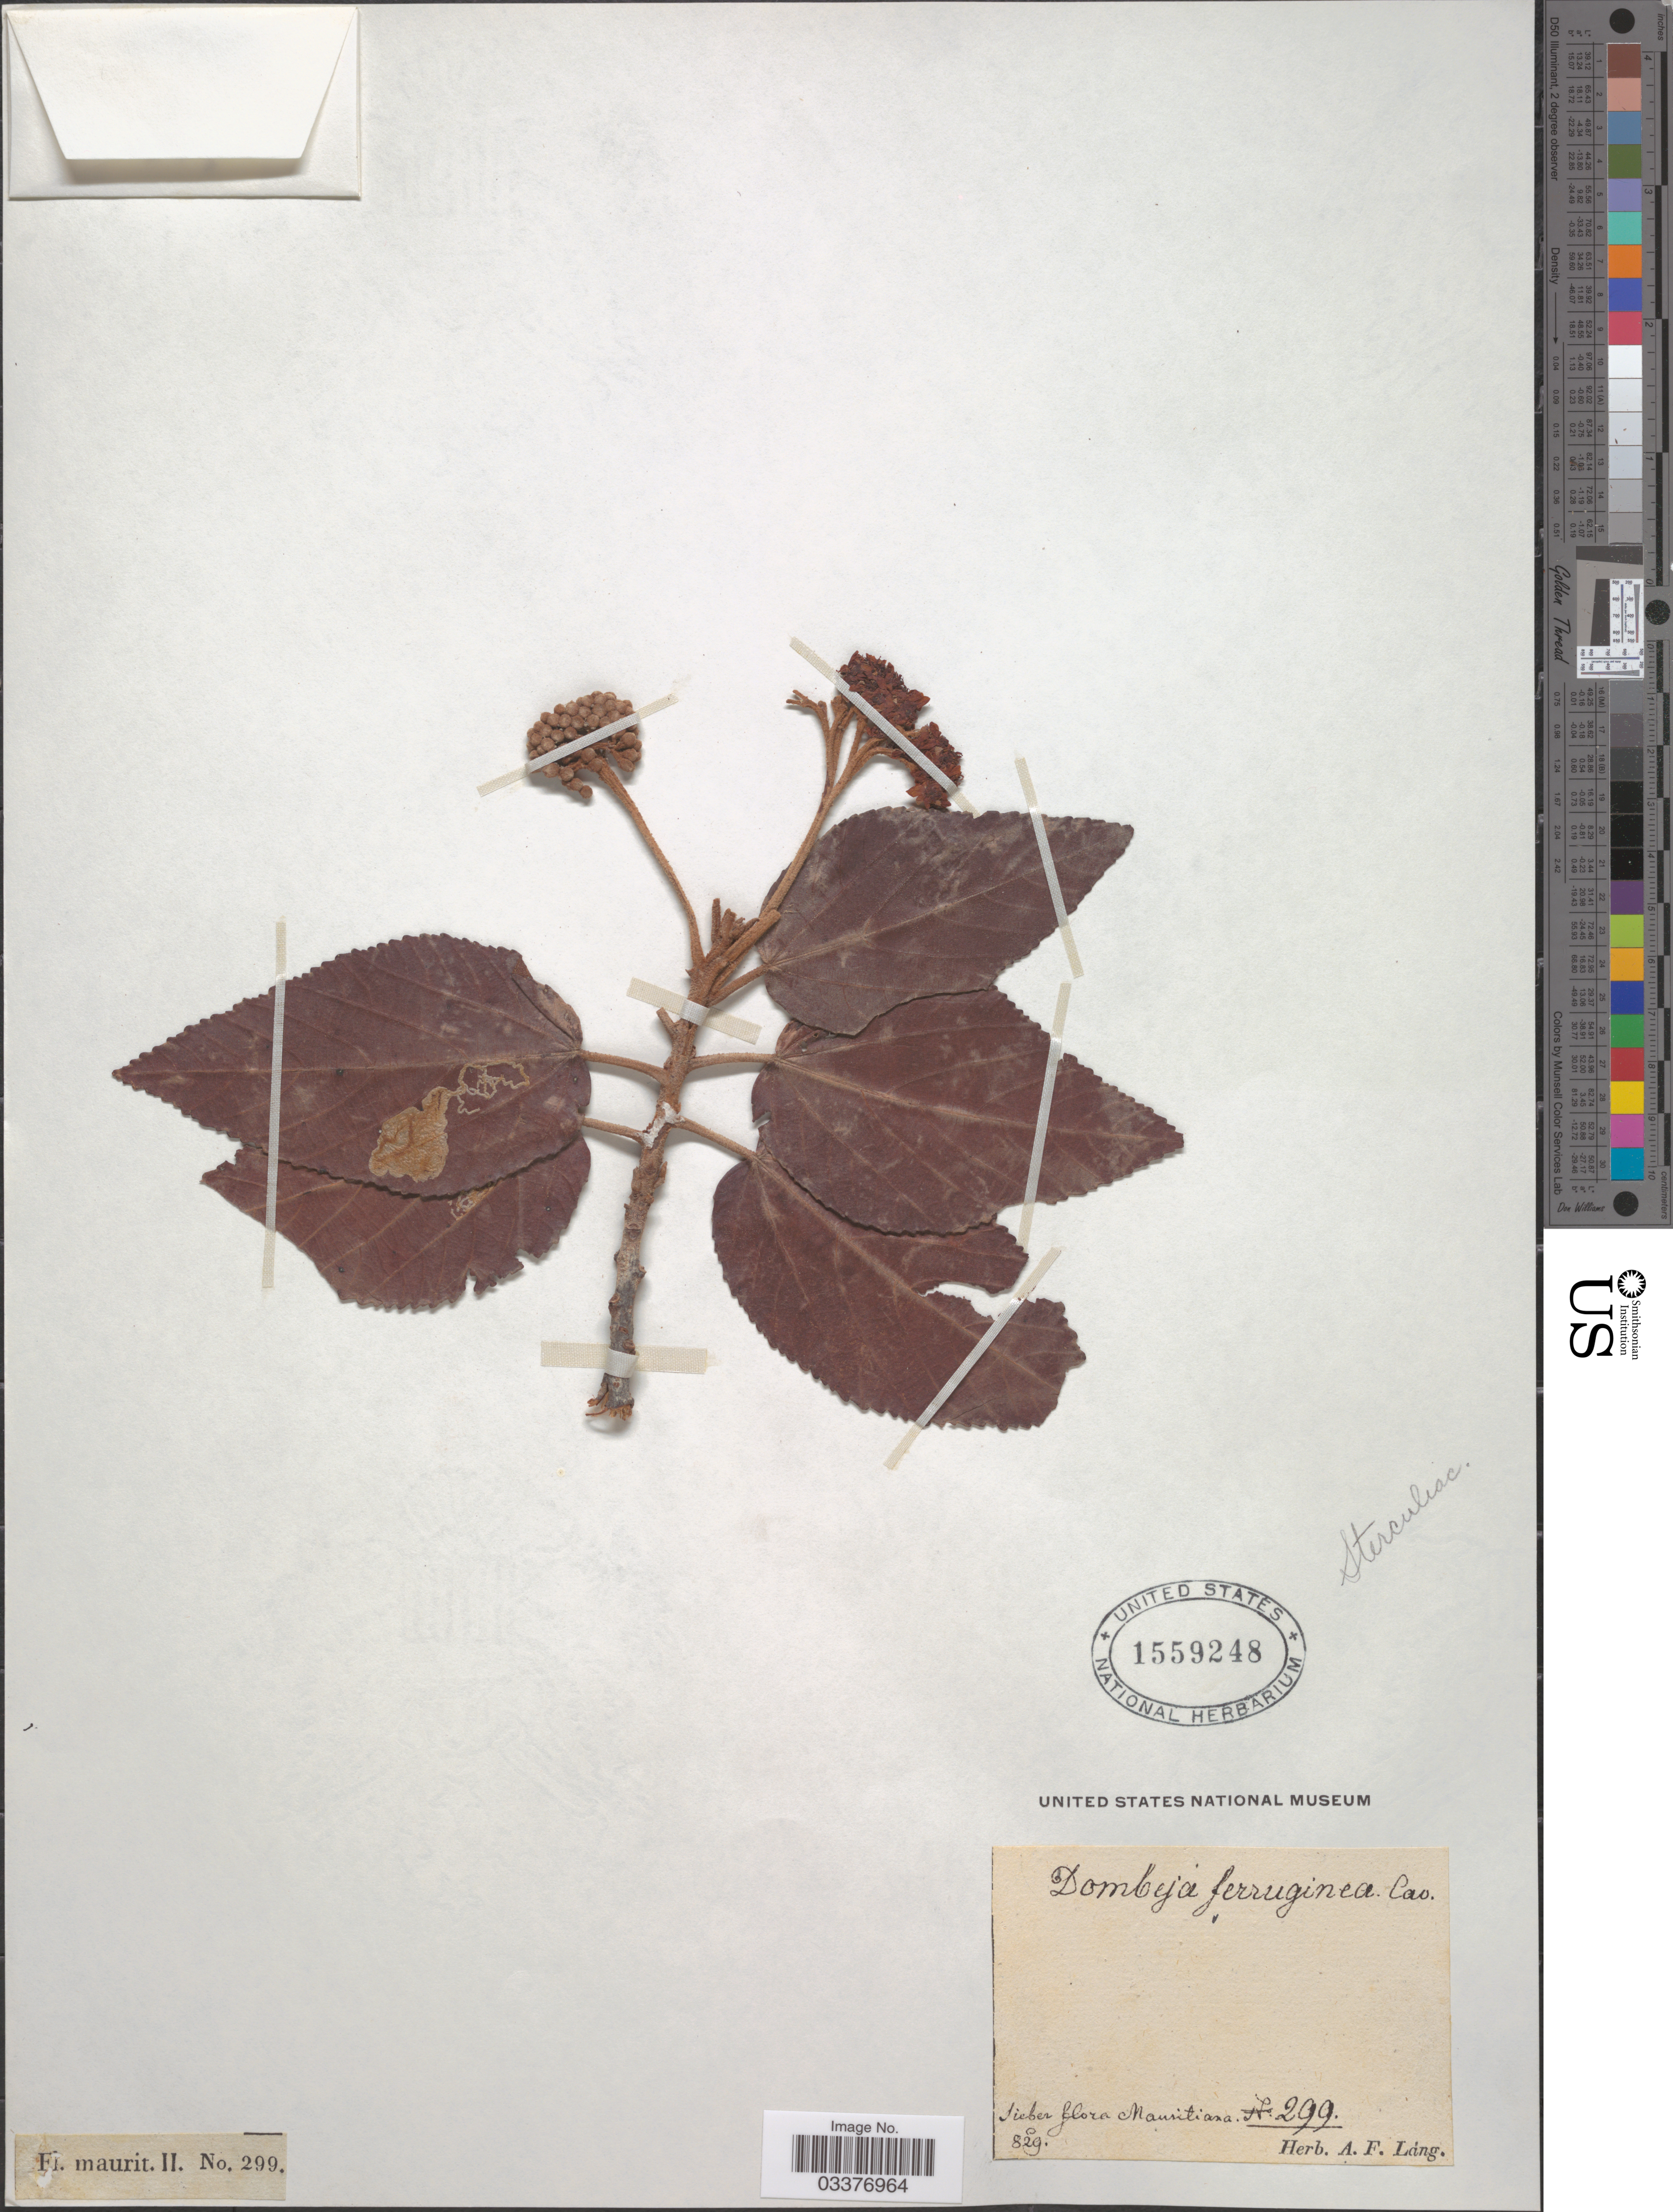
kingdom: Plantae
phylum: Tracheophyta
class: Magnoliopsida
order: Malvales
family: Malvaceae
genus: Dombeya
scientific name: Dombeya ferruginea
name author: Cav.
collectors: -- Sieber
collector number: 299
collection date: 1829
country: Mauritania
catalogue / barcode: US 1559248